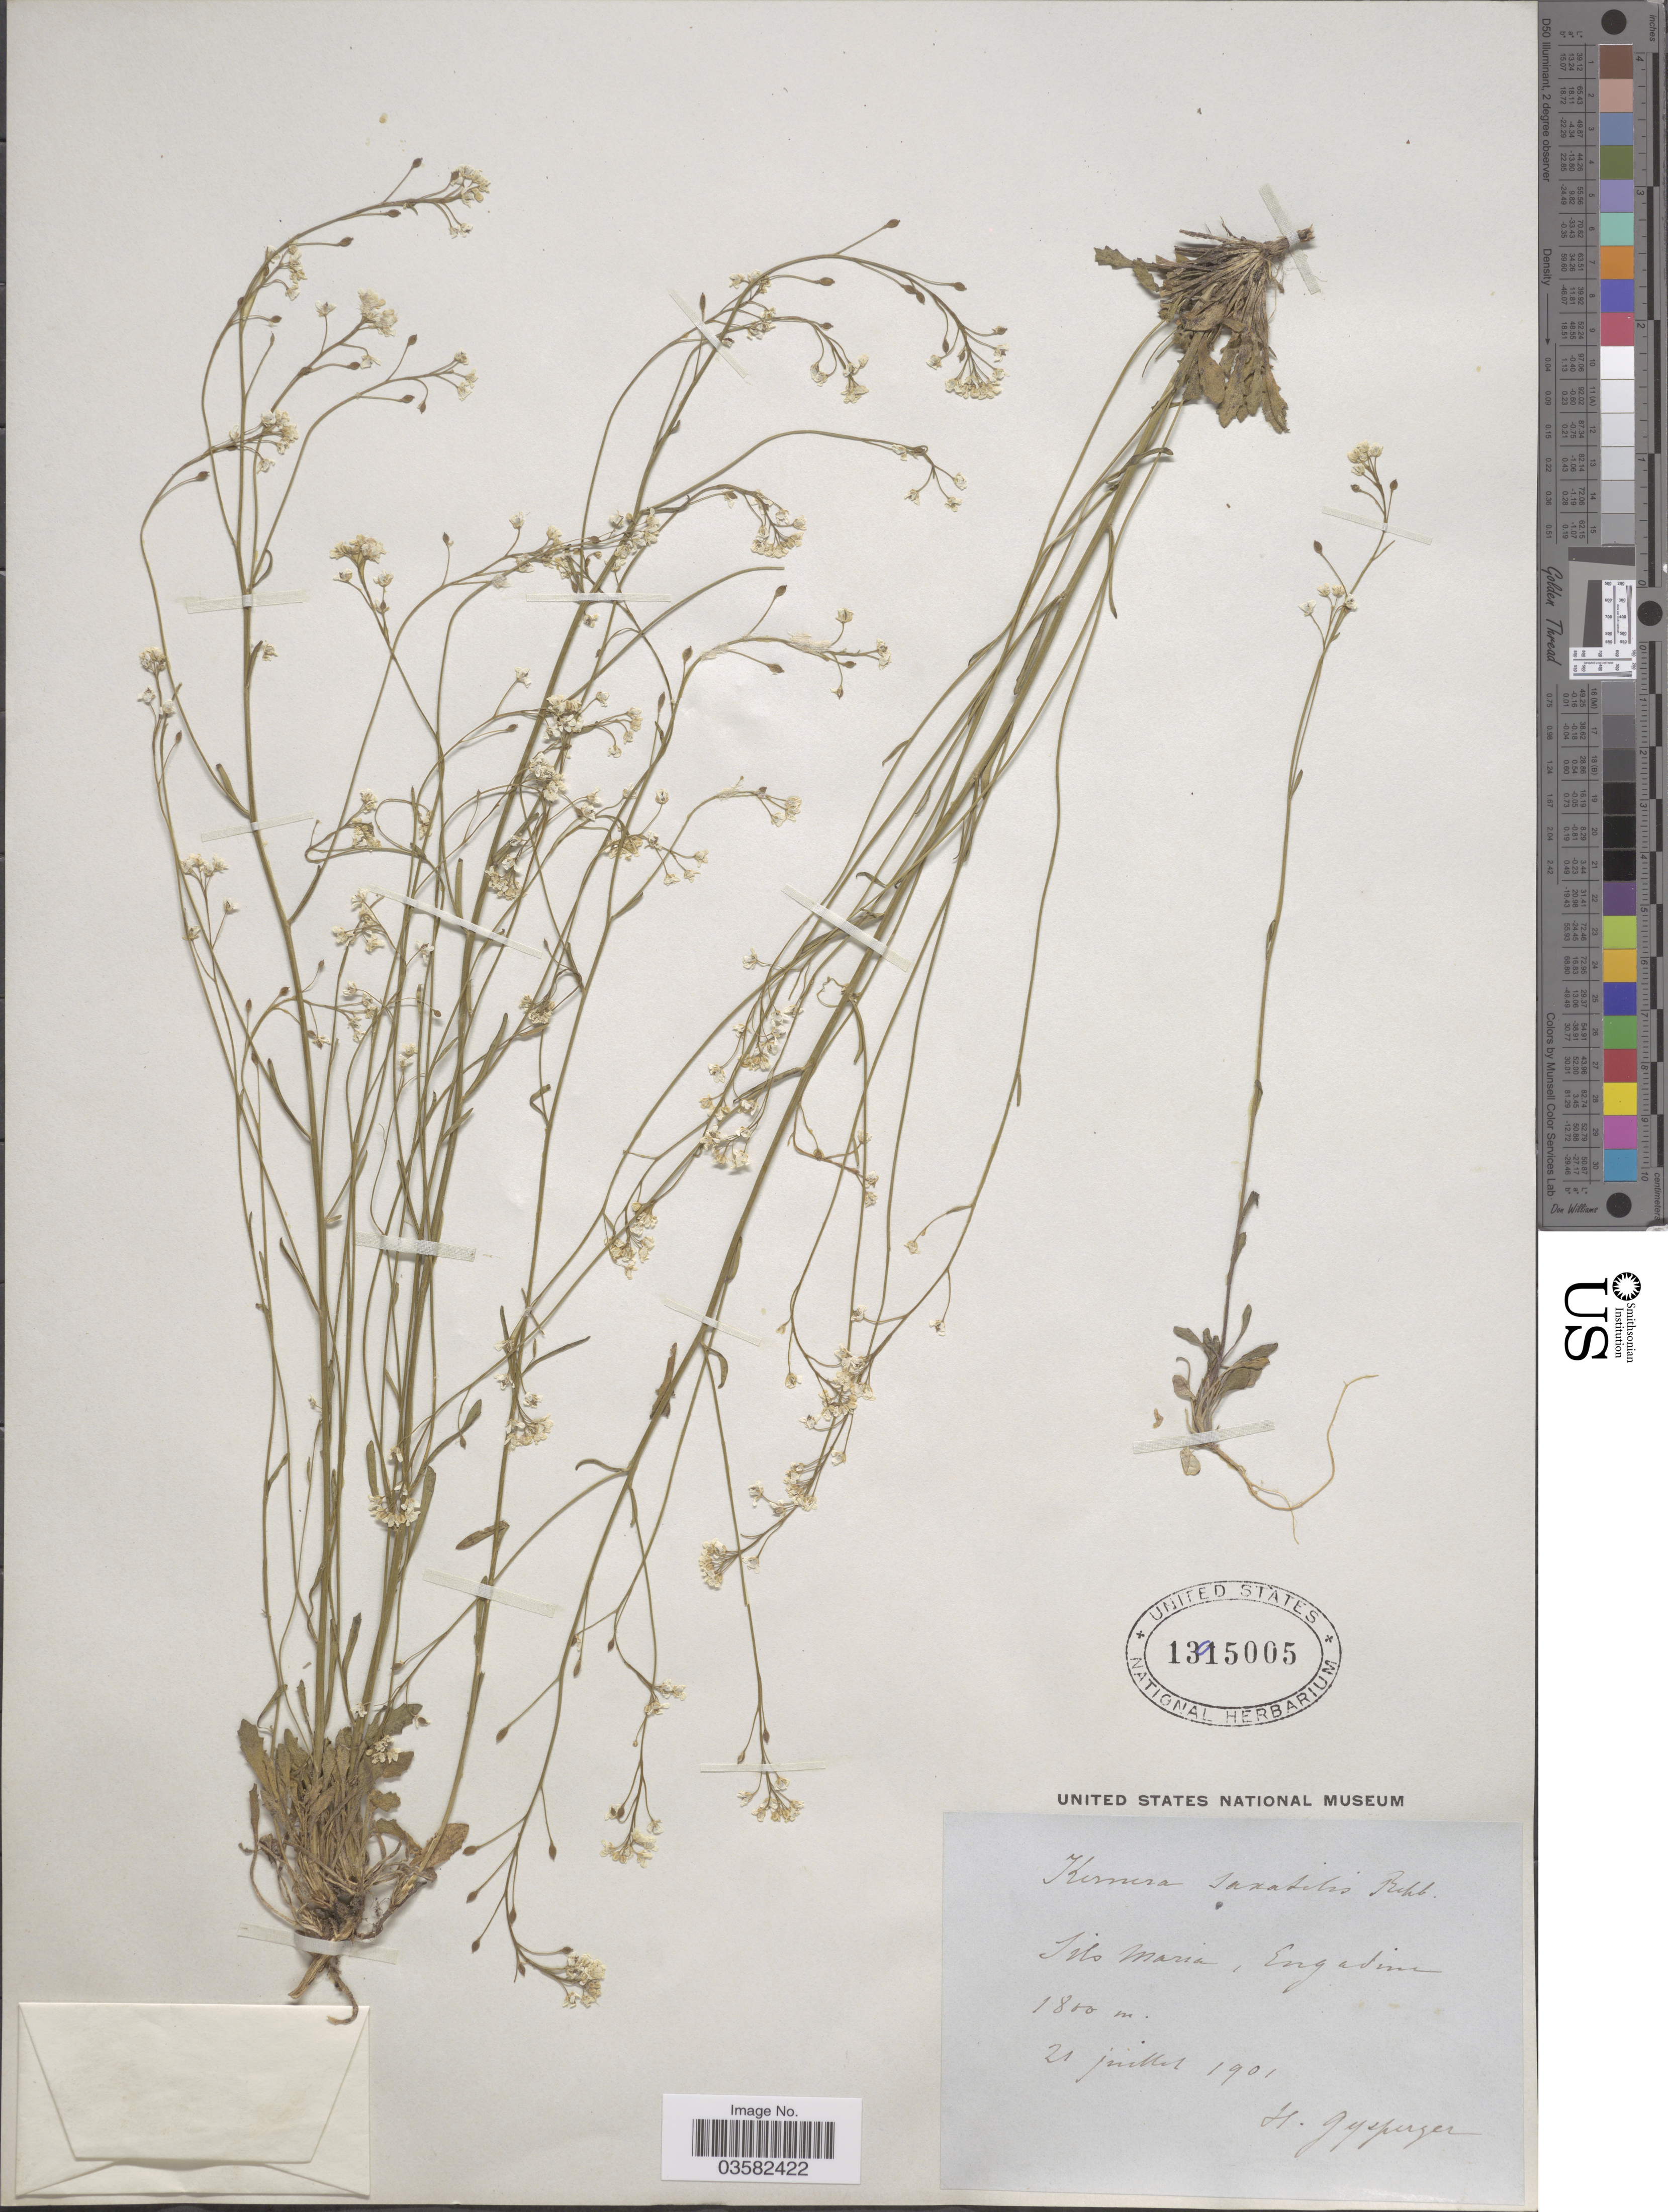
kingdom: Plantae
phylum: Tracheophyta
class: Magnoliopsida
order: Brassicales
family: Brassicaceae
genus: Kernera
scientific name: Kernera saxatilis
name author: (L.) Rchb.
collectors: H. Gysperger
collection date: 1901-07-21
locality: Isls Maria, Engadine.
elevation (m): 1800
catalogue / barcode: US 1395005